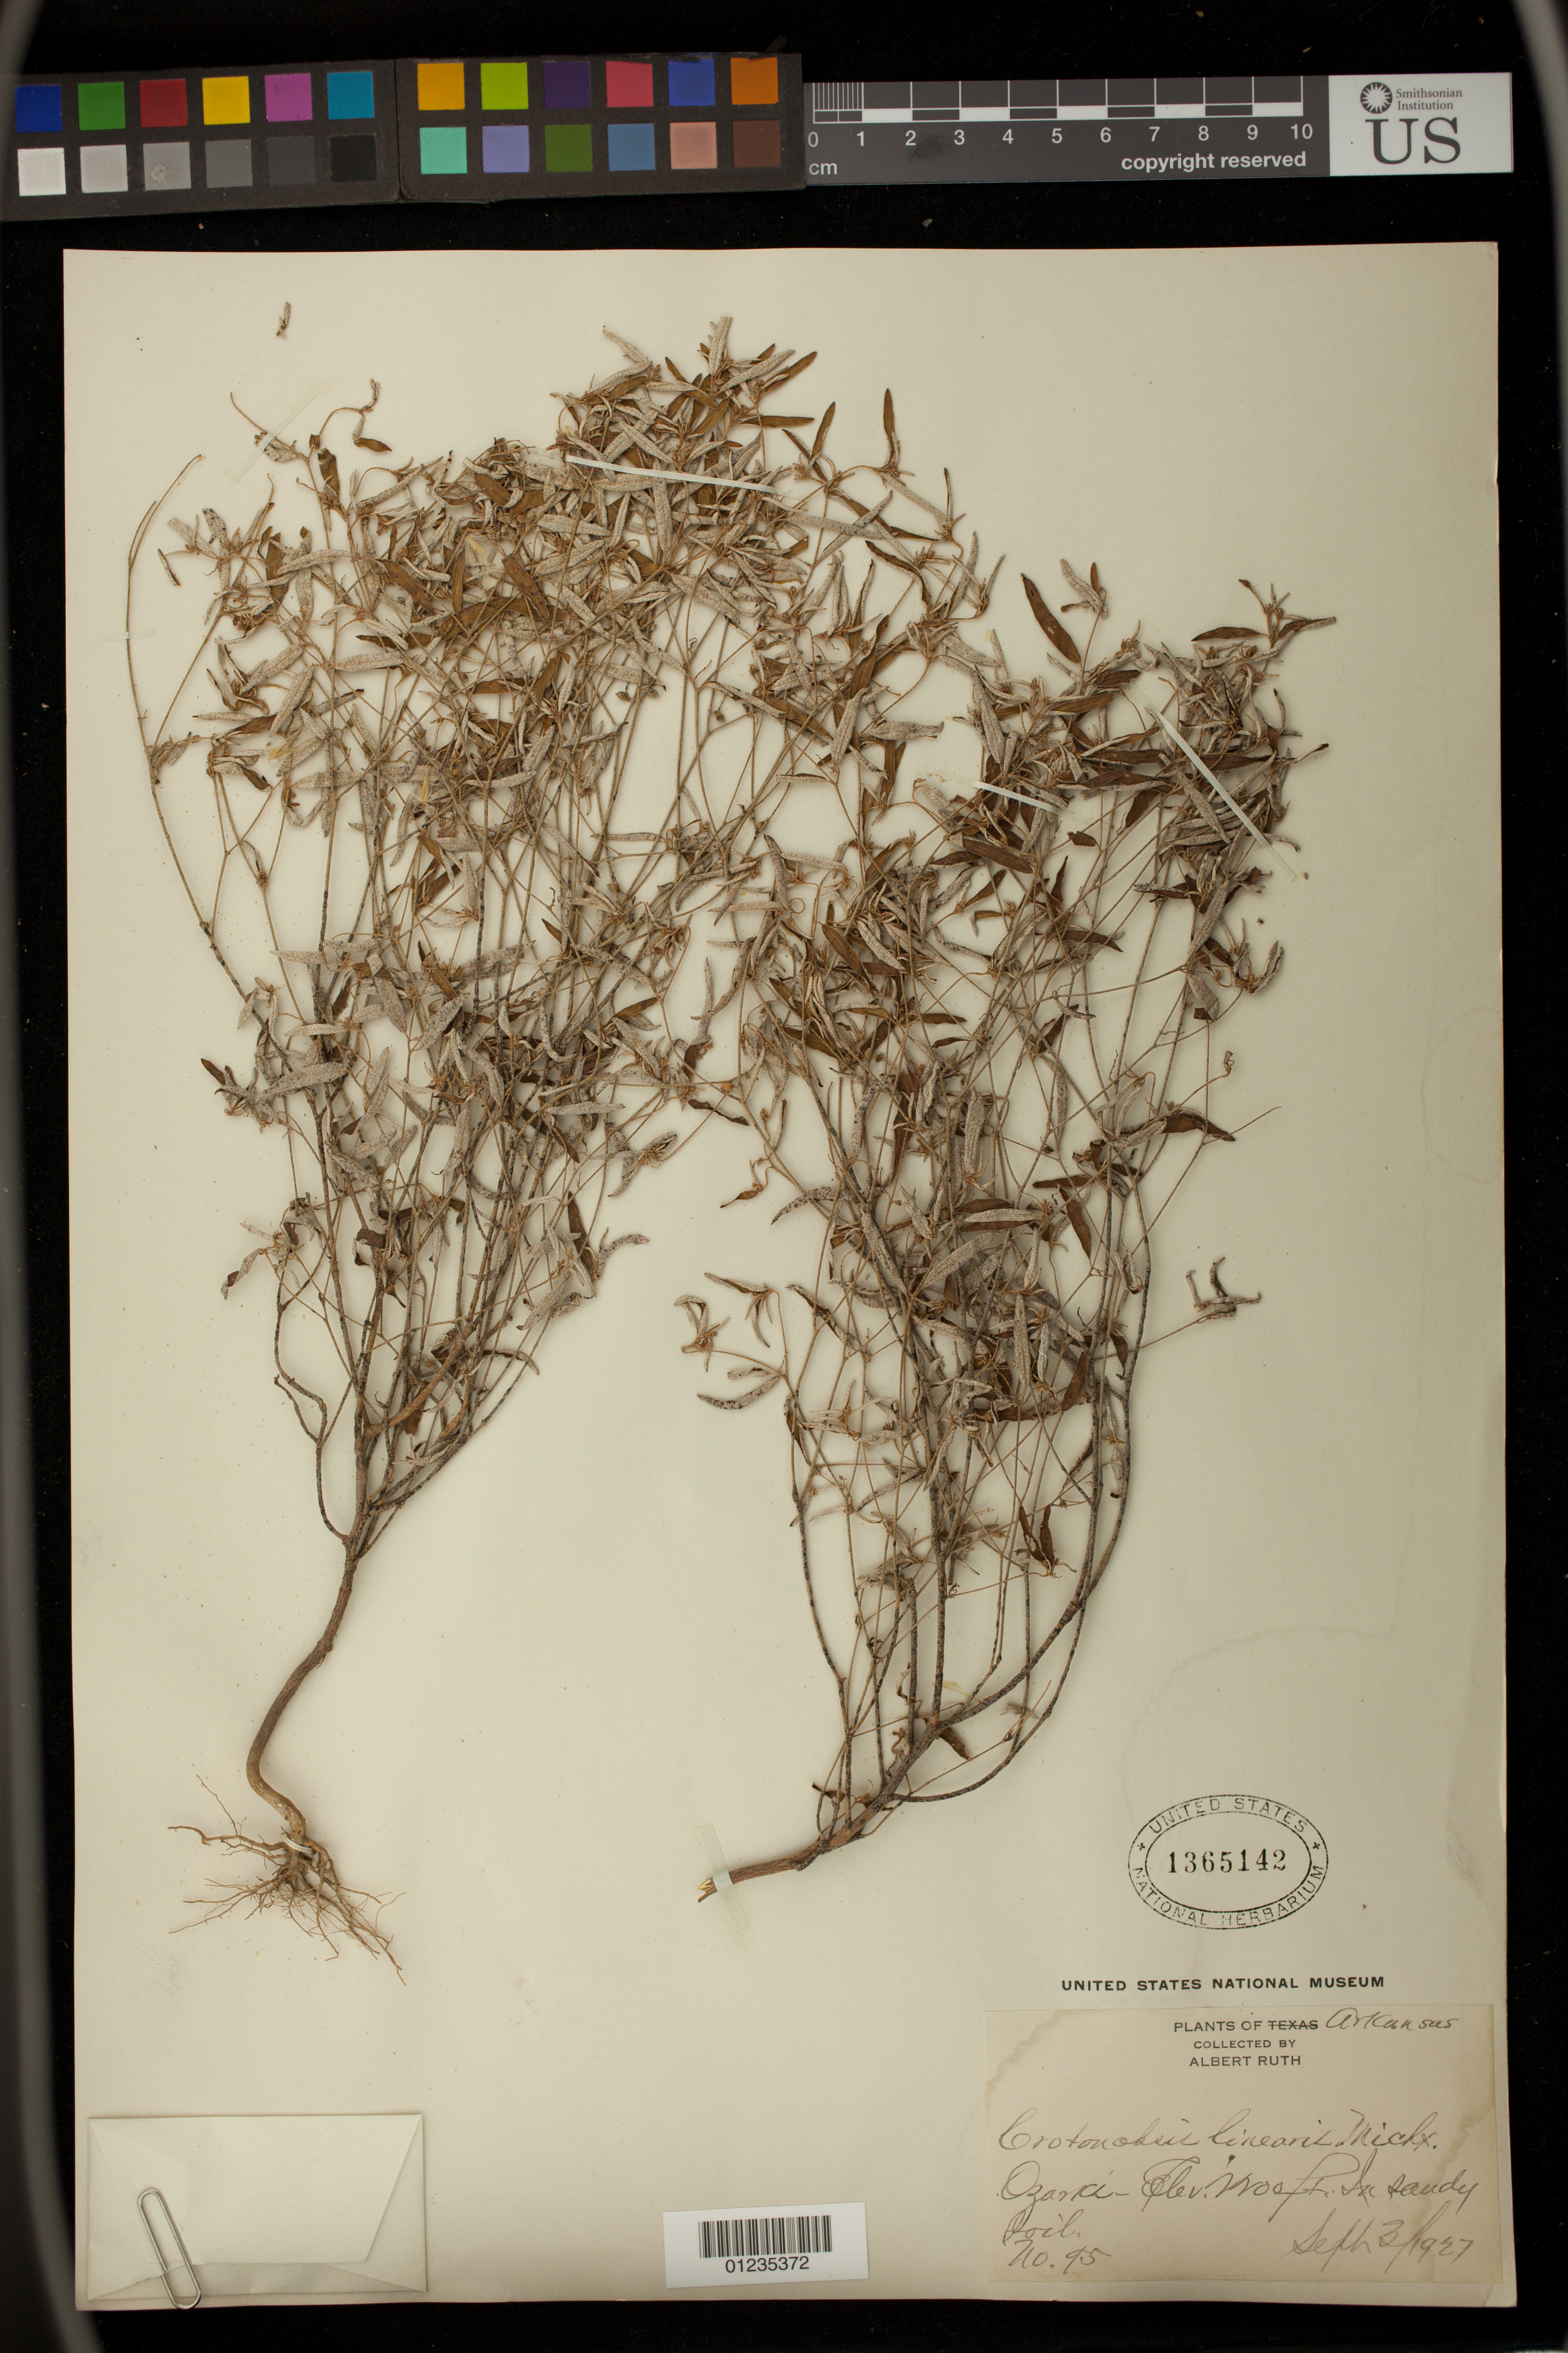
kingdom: Plantae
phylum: Tracheophyta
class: Magnoliopsida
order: Malpighiales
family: Euphorbiaceae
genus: Crotonopsis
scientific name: Crotonopsis elliptica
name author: Willd.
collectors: A. Ruth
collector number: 95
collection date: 1927-09-03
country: United States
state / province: Arkansas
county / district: Franklin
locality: Ozarks, in sandy soil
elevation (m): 671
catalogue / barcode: US 1365142